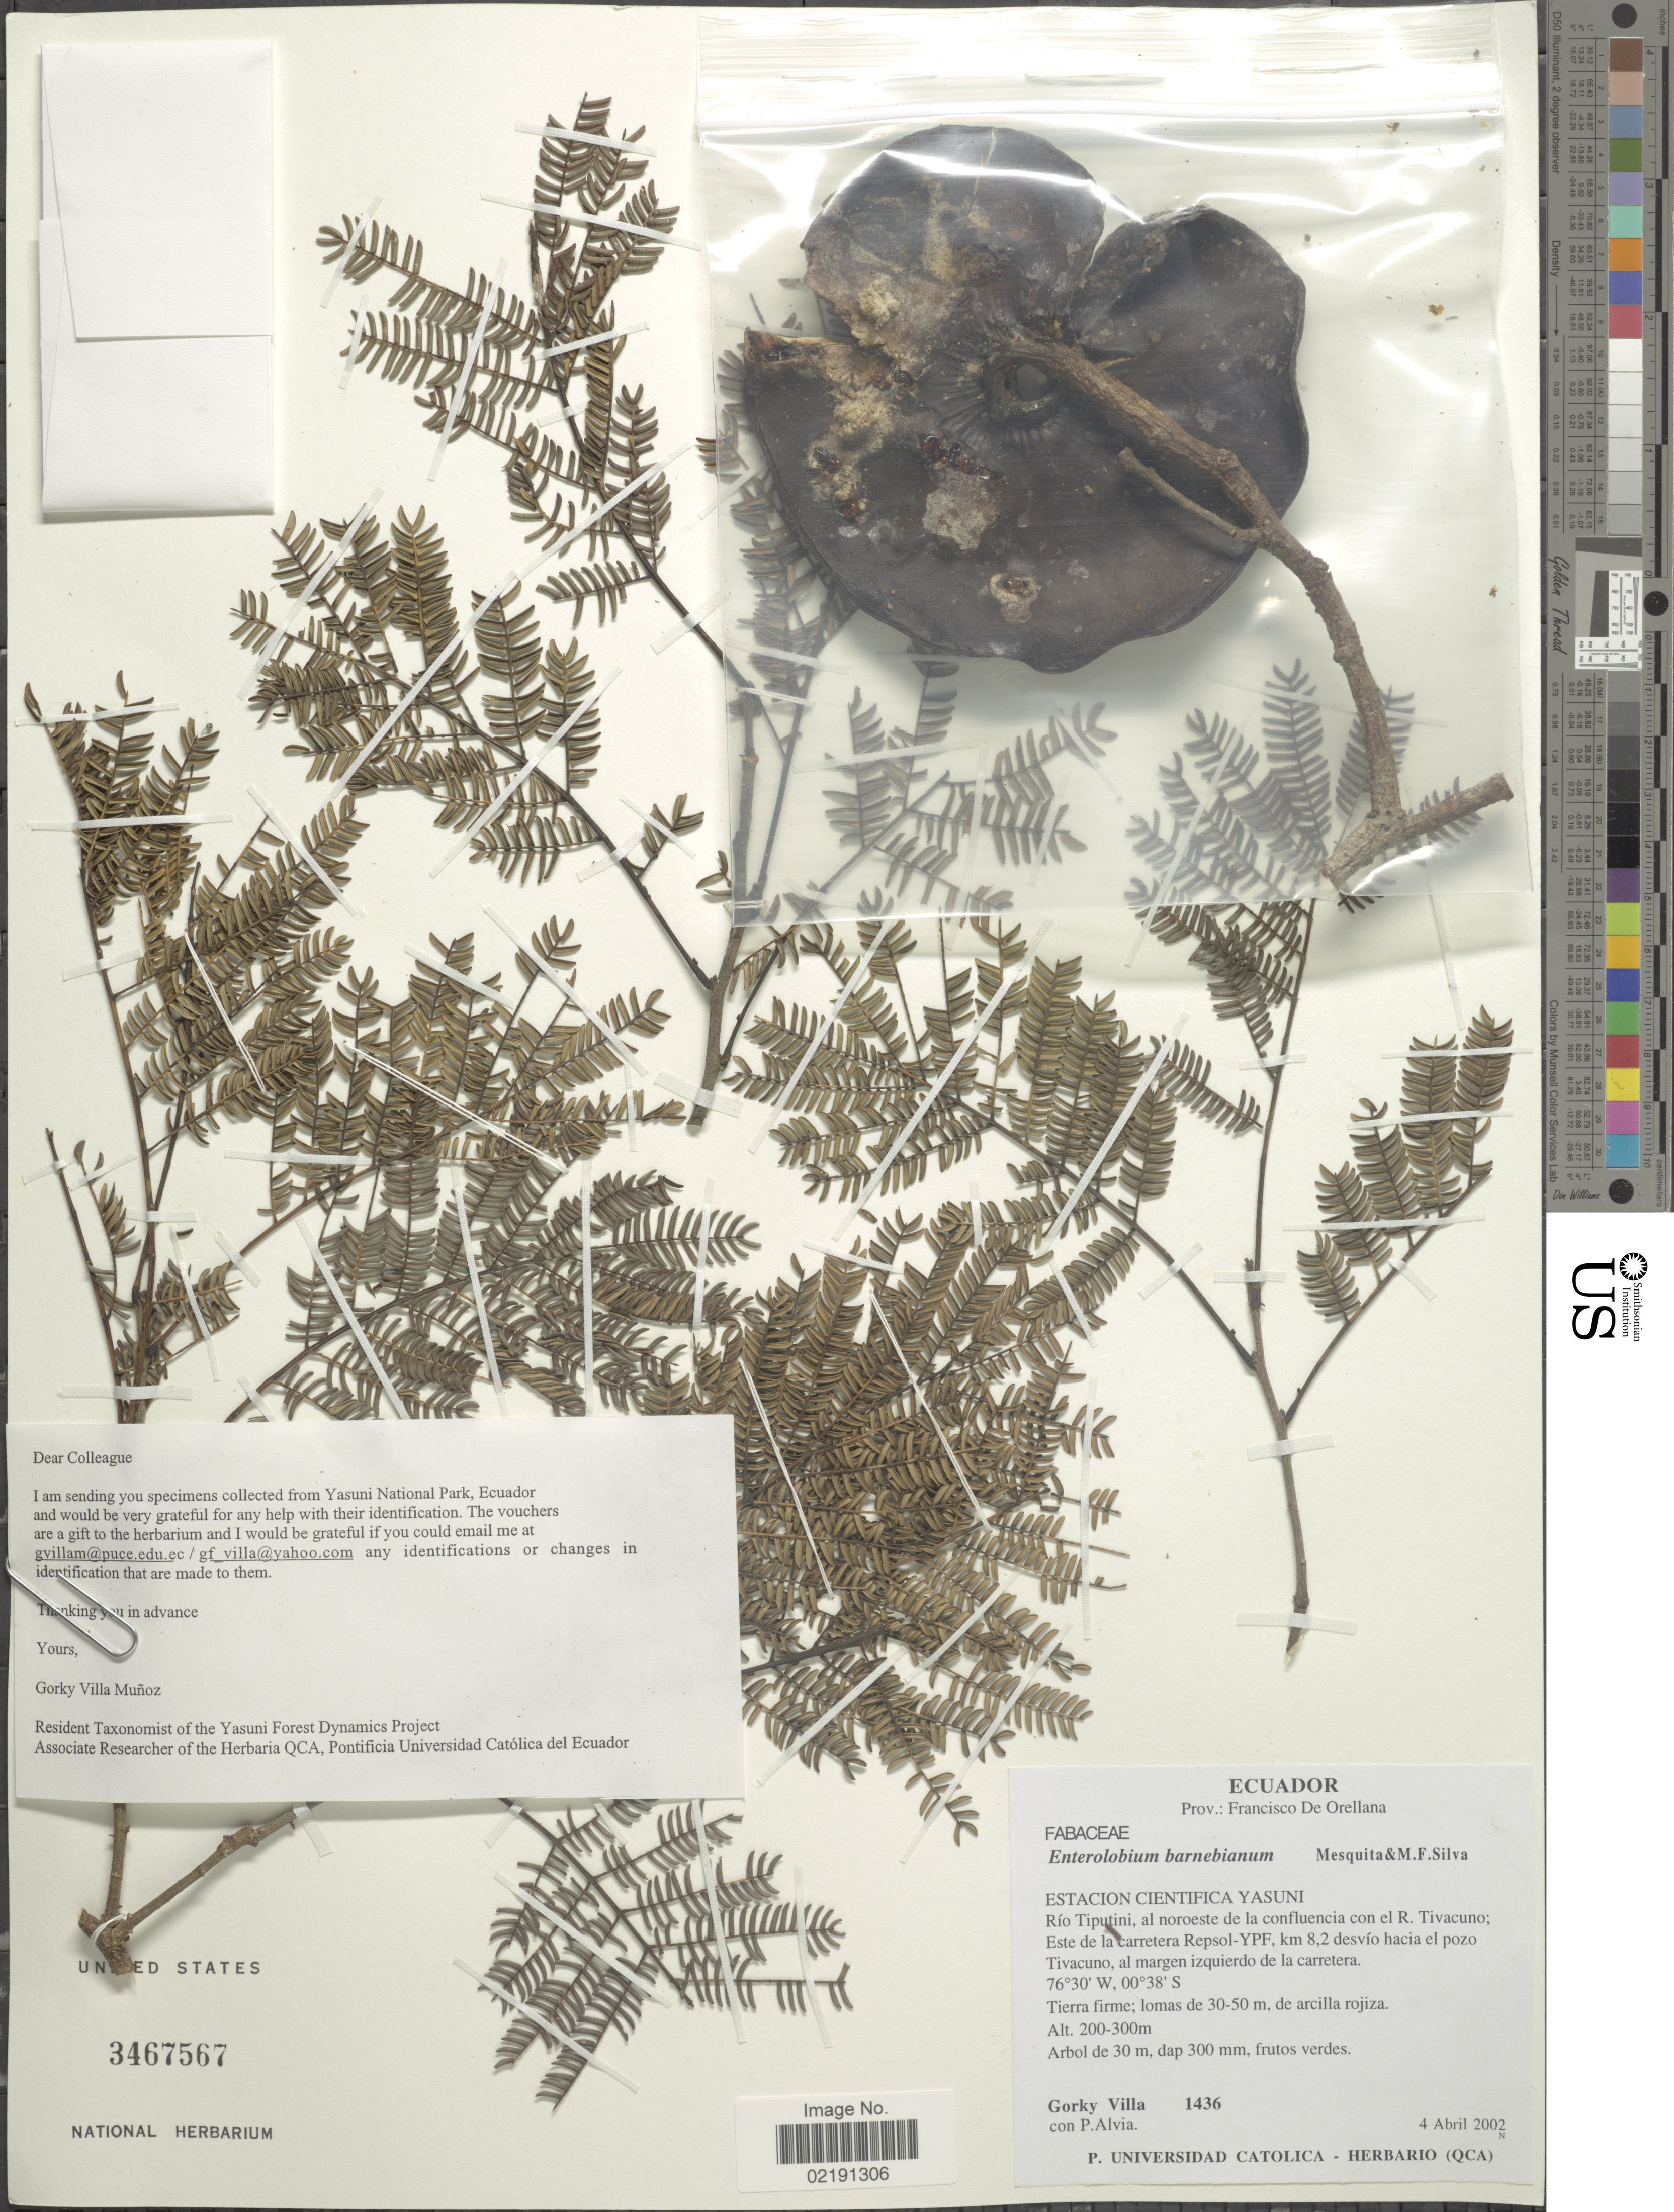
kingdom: Plantae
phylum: Tracheophyta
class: Magnoliopsida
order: Fabales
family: Fabaceae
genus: Enterolobium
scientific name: Enterolobium barneibianum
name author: Mesquita & M.F. Silva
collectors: G. Villa & P. Alvia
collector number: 1436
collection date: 2002-04-04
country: Ecuador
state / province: Orellana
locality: Prov.: Francisco De Orellana. Estacion Cientifica Yasuni. Río Tiputini, al noroeste de la confluencia con el R. Tivacuno; Este de la carretera Repsol-YPF, km 8,2 desvío hacia el pozo Tivacuno, al margen izquierdo de la carretera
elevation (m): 200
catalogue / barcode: US 3467567